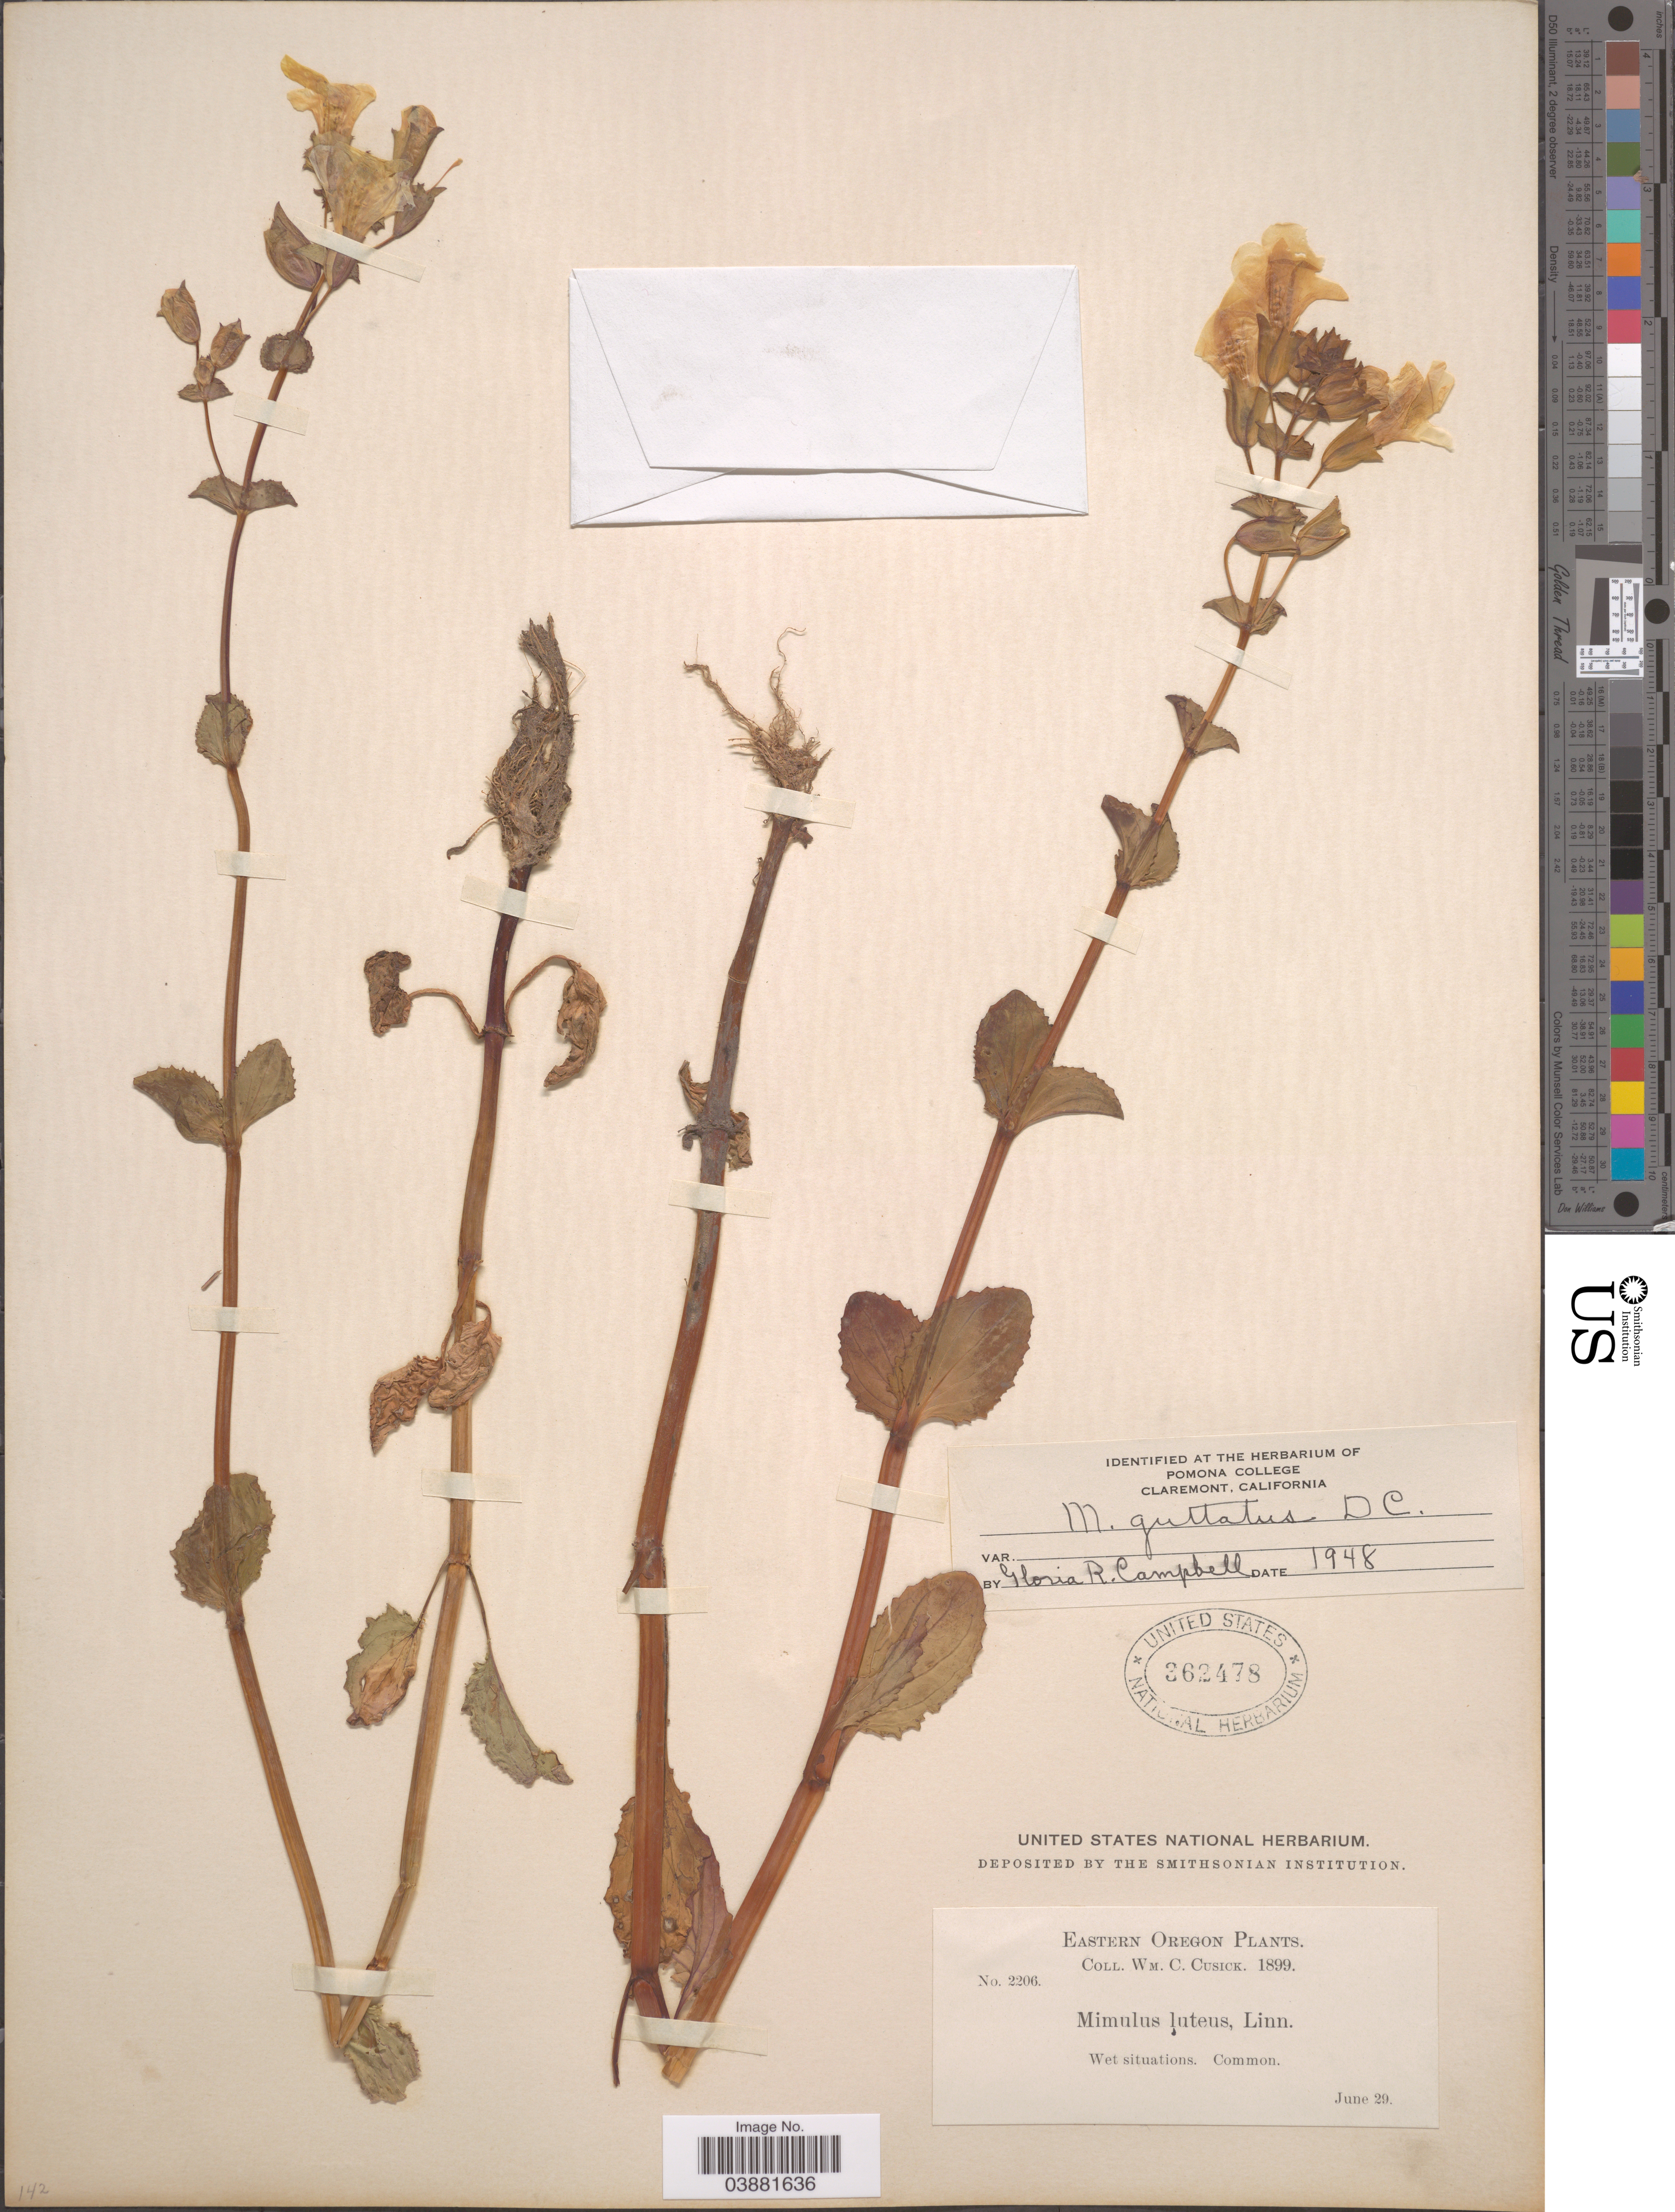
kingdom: Plantae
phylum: Tracheophyta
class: Magnoliopsida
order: Lamiales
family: Phrymaceae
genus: Mimulus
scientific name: Mimulus guttatus var. gracilis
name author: (A. Gray) G.R. Campb.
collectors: W. C. Cusick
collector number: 2206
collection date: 1899-06-29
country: United States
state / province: Oregon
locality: Eastern Oregon.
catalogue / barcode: US 362478